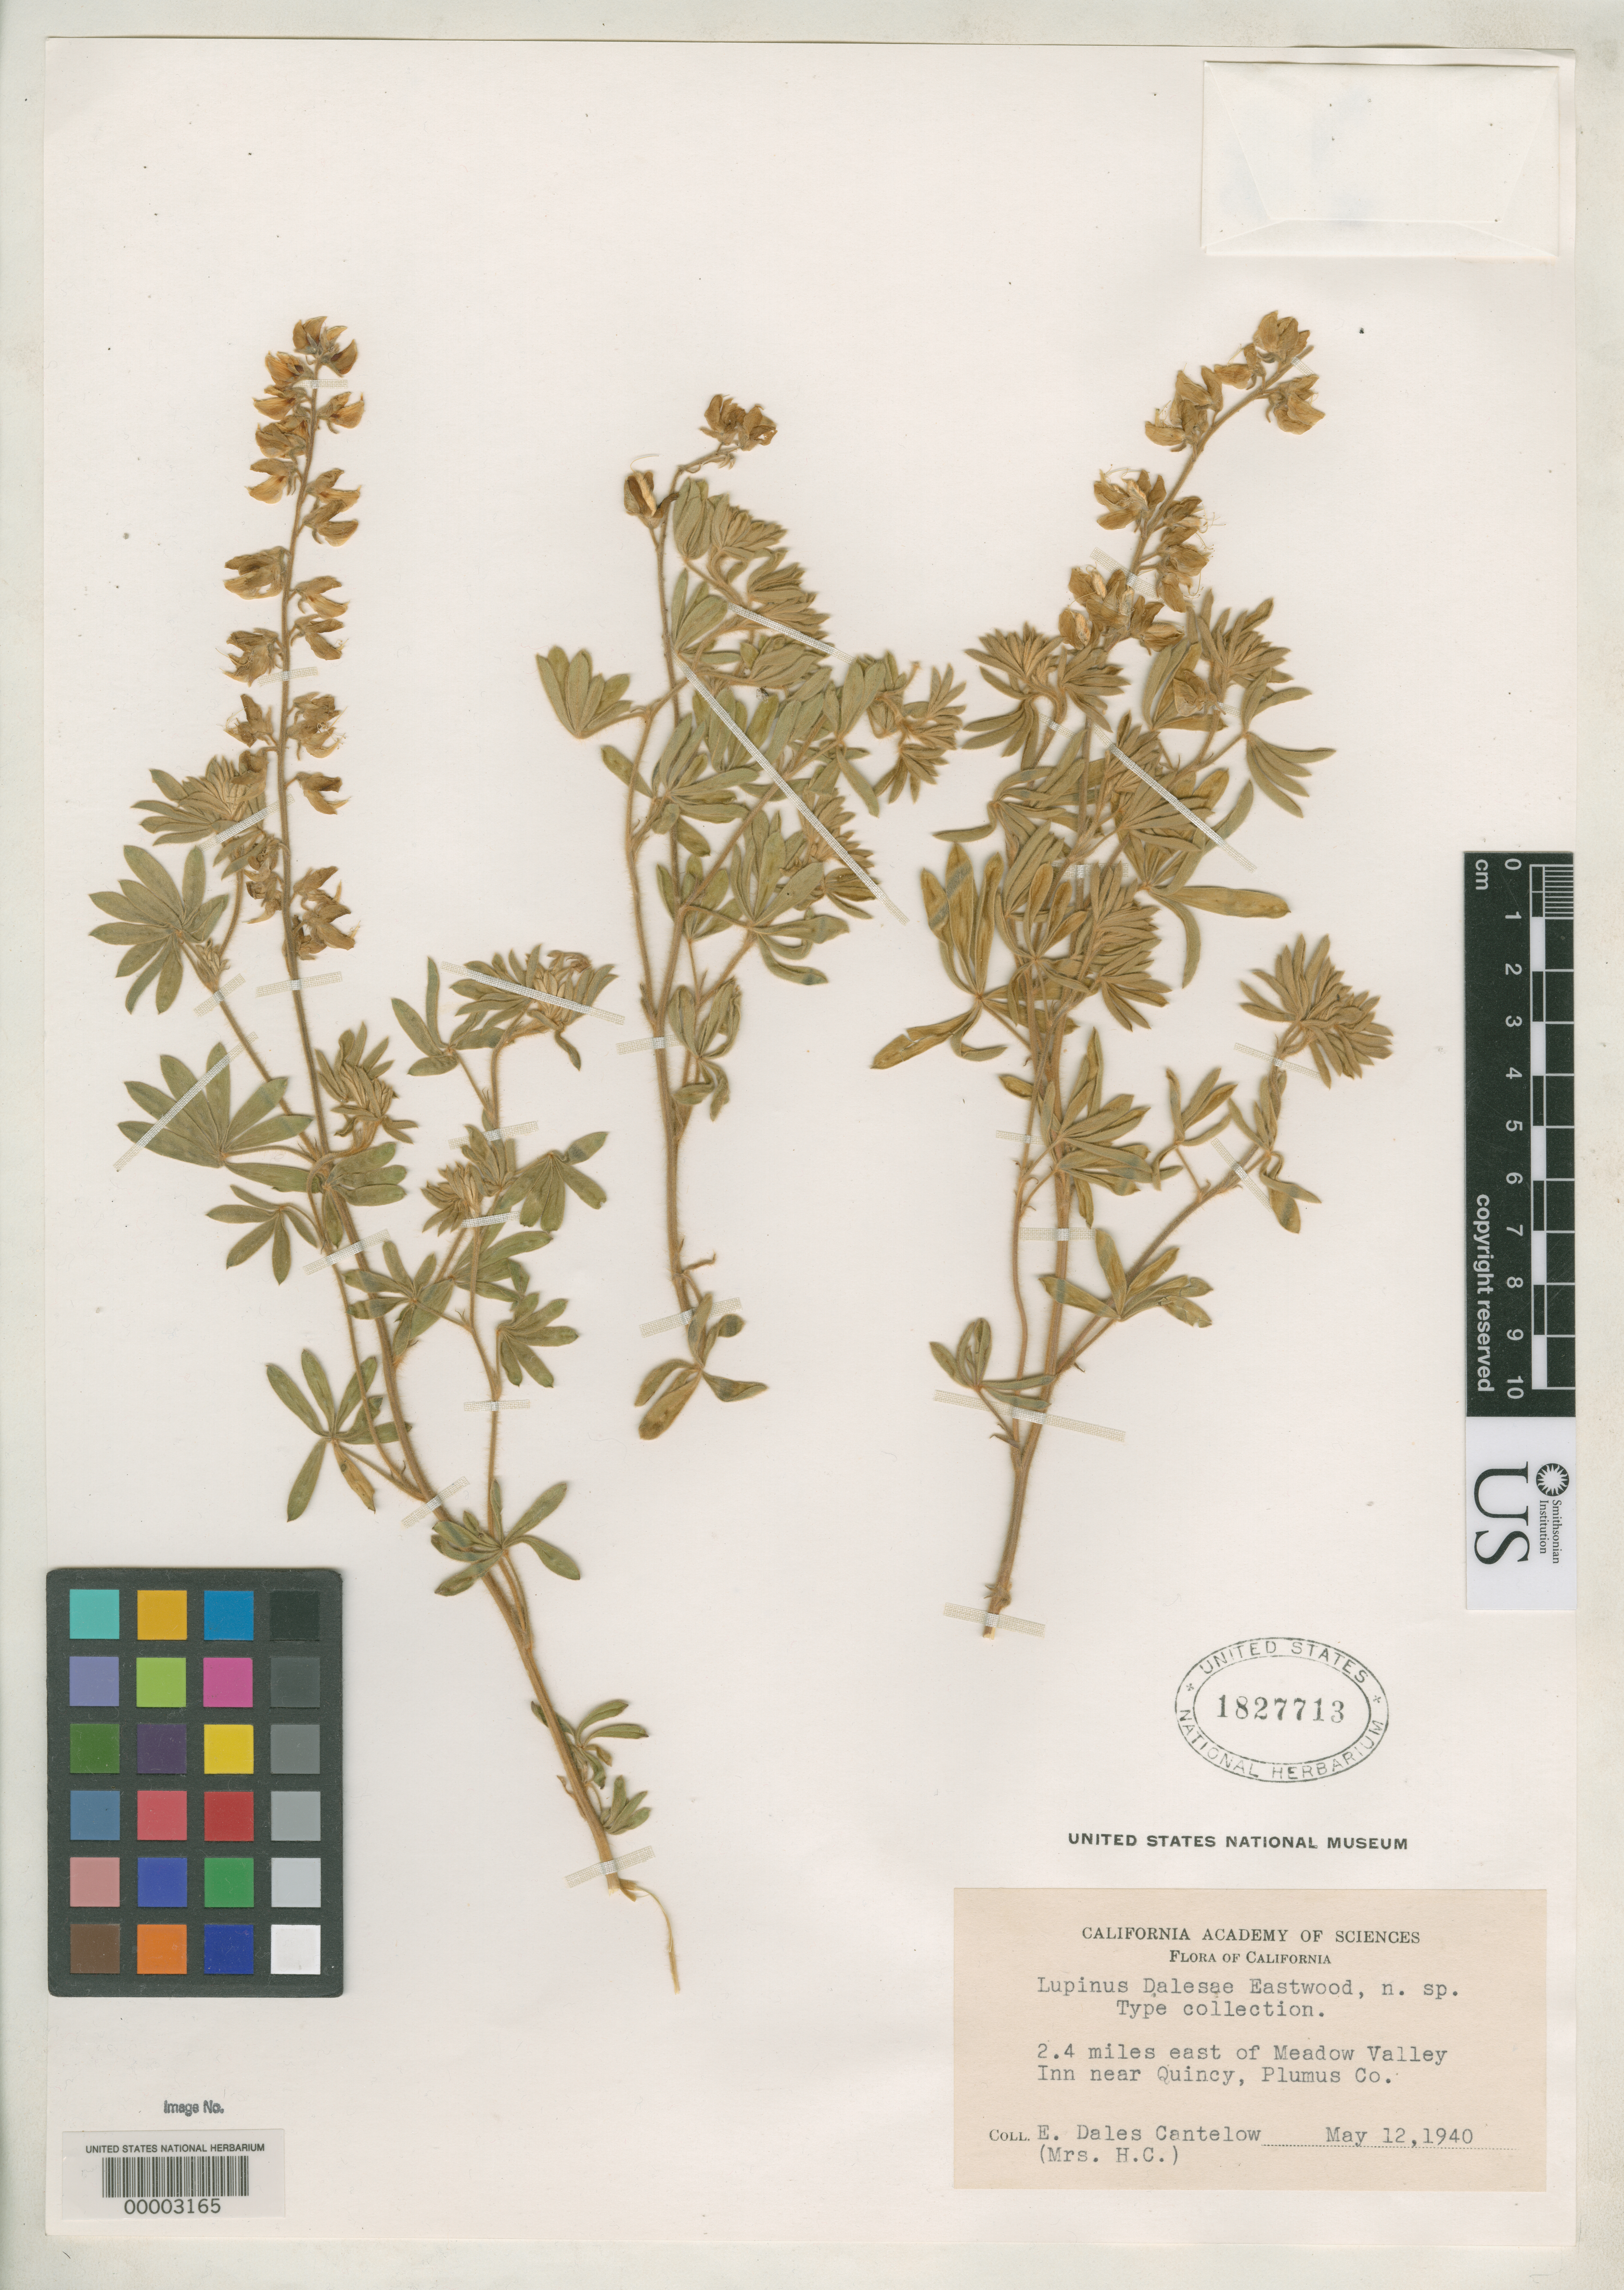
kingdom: Plantae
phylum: Tracheophyta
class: Magnoliopsida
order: Fabales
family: Fabaceae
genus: Lupinus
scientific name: Lupinus dalesae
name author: Eastw.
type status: Isotype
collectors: E. Cantelow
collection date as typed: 12 May 1940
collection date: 1940-05-12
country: United States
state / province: California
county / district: Plumas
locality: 2.4 mi E of Meadow Valley Inn near Quincy.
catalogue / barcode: US 1827713